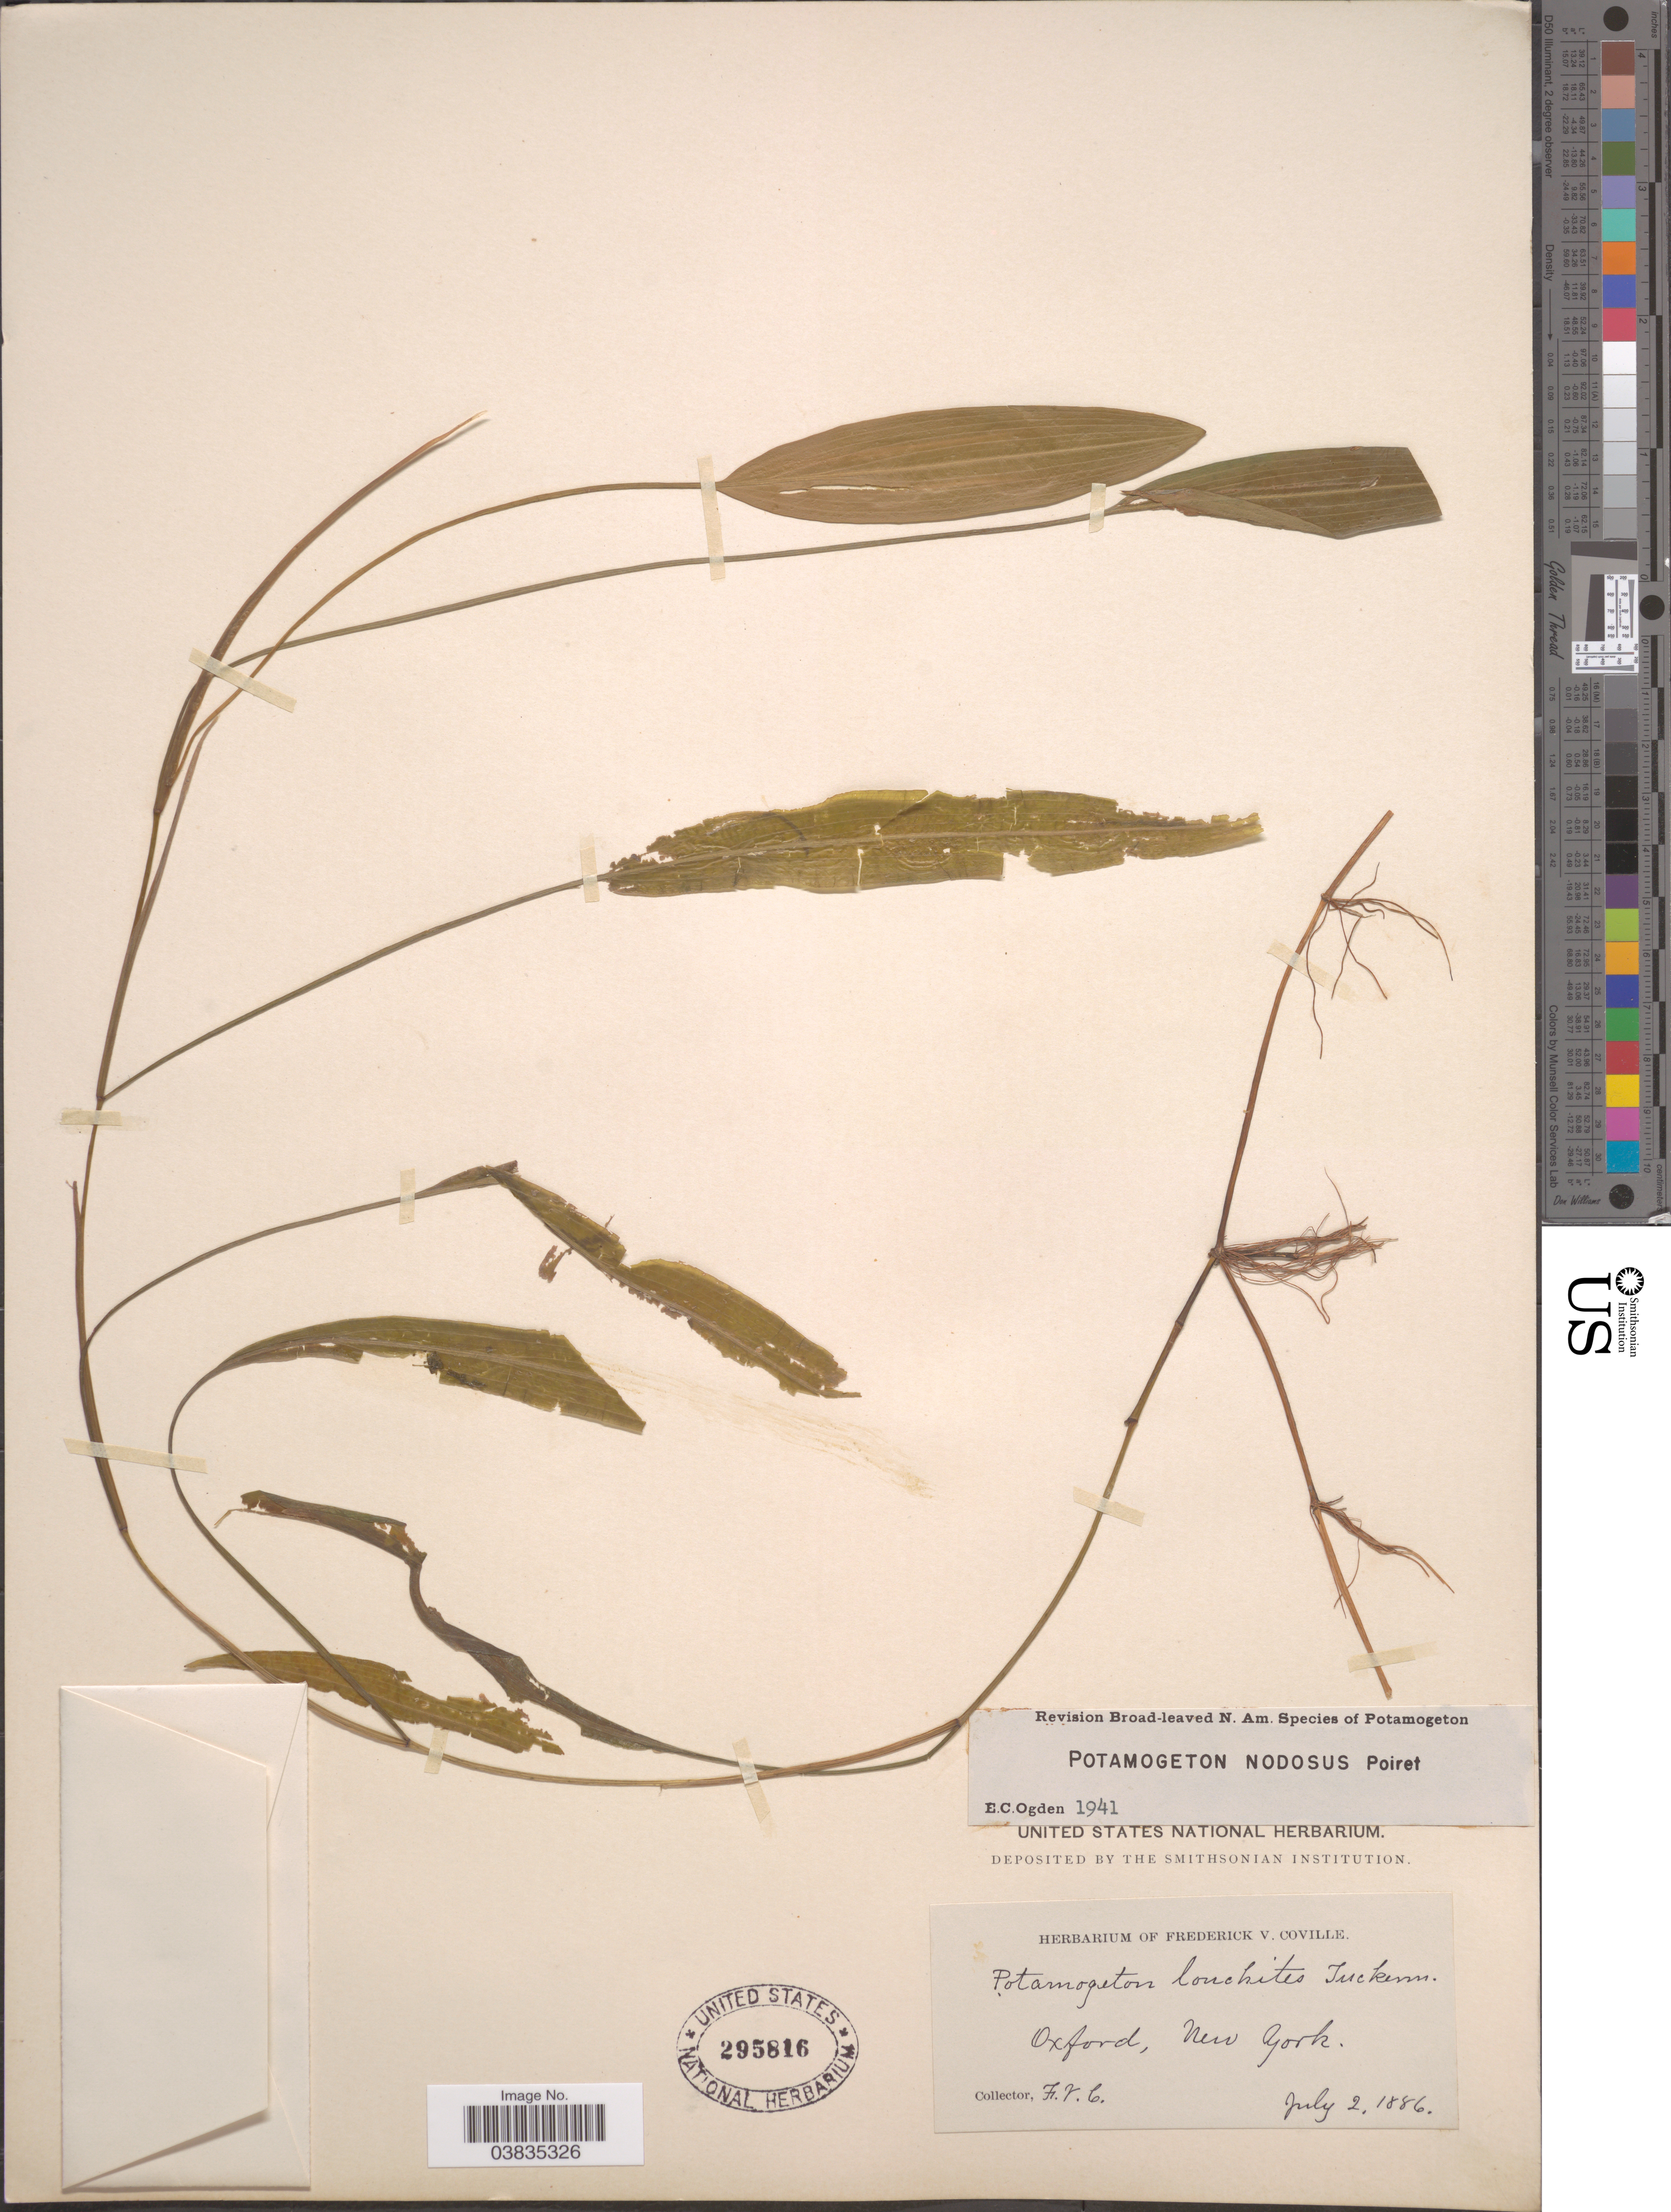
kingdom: Plantae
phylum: Tracheophyta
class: Liliopsida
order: Alismatales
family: Potamogetonaceae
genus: Potamogeton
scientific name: Potamogeton nodosus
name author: Poir.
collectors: F. V. Coville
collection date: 1886-07-02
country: United States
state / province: New York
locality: Oxford.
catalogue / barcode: US 295816